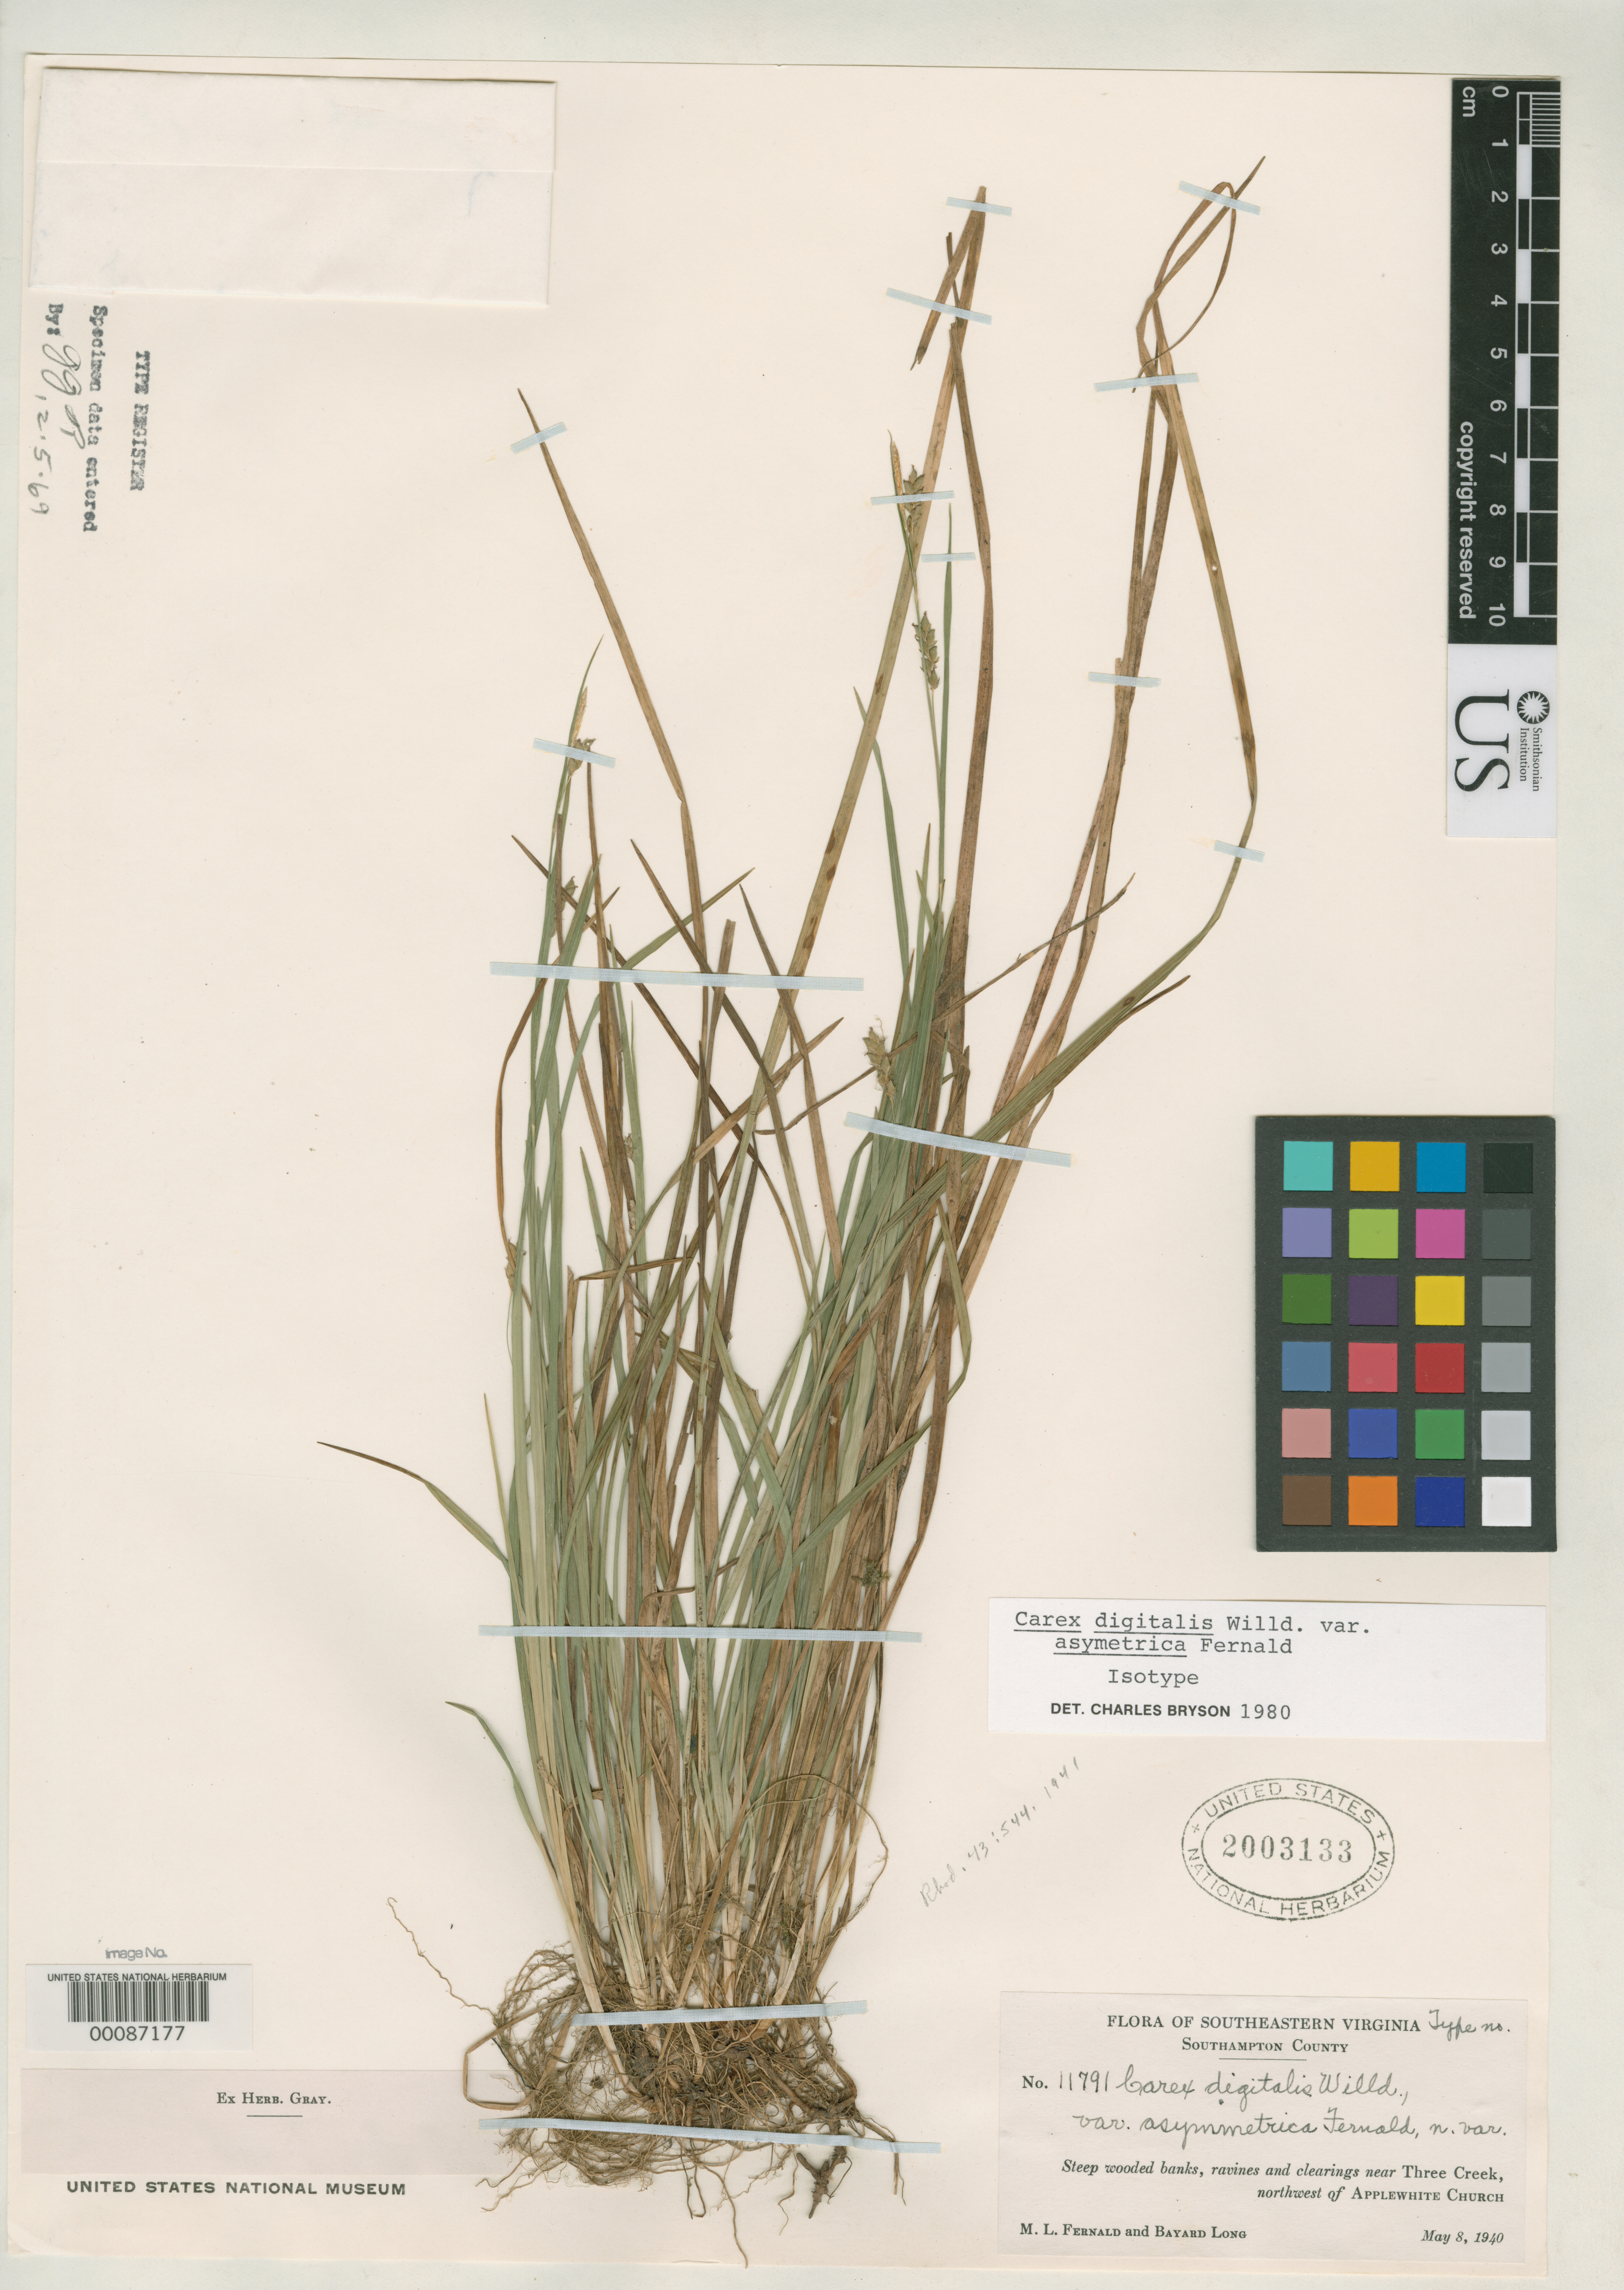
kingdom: Plantae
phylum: Tracheophyta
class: Liliopsida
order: Poales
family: Cyperaceae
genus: Carex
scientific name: Carex digitalis var. asymmetrica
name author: Fernald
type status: Isotype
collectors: M. L. Fernald & B. H. Long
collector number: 11791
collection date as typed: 08 May 1940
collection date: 1940-05-08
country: United States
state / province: Virginia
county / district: Southampton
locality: Near Three Creek, NW of Applewhite Church.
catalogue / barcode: US 2003133